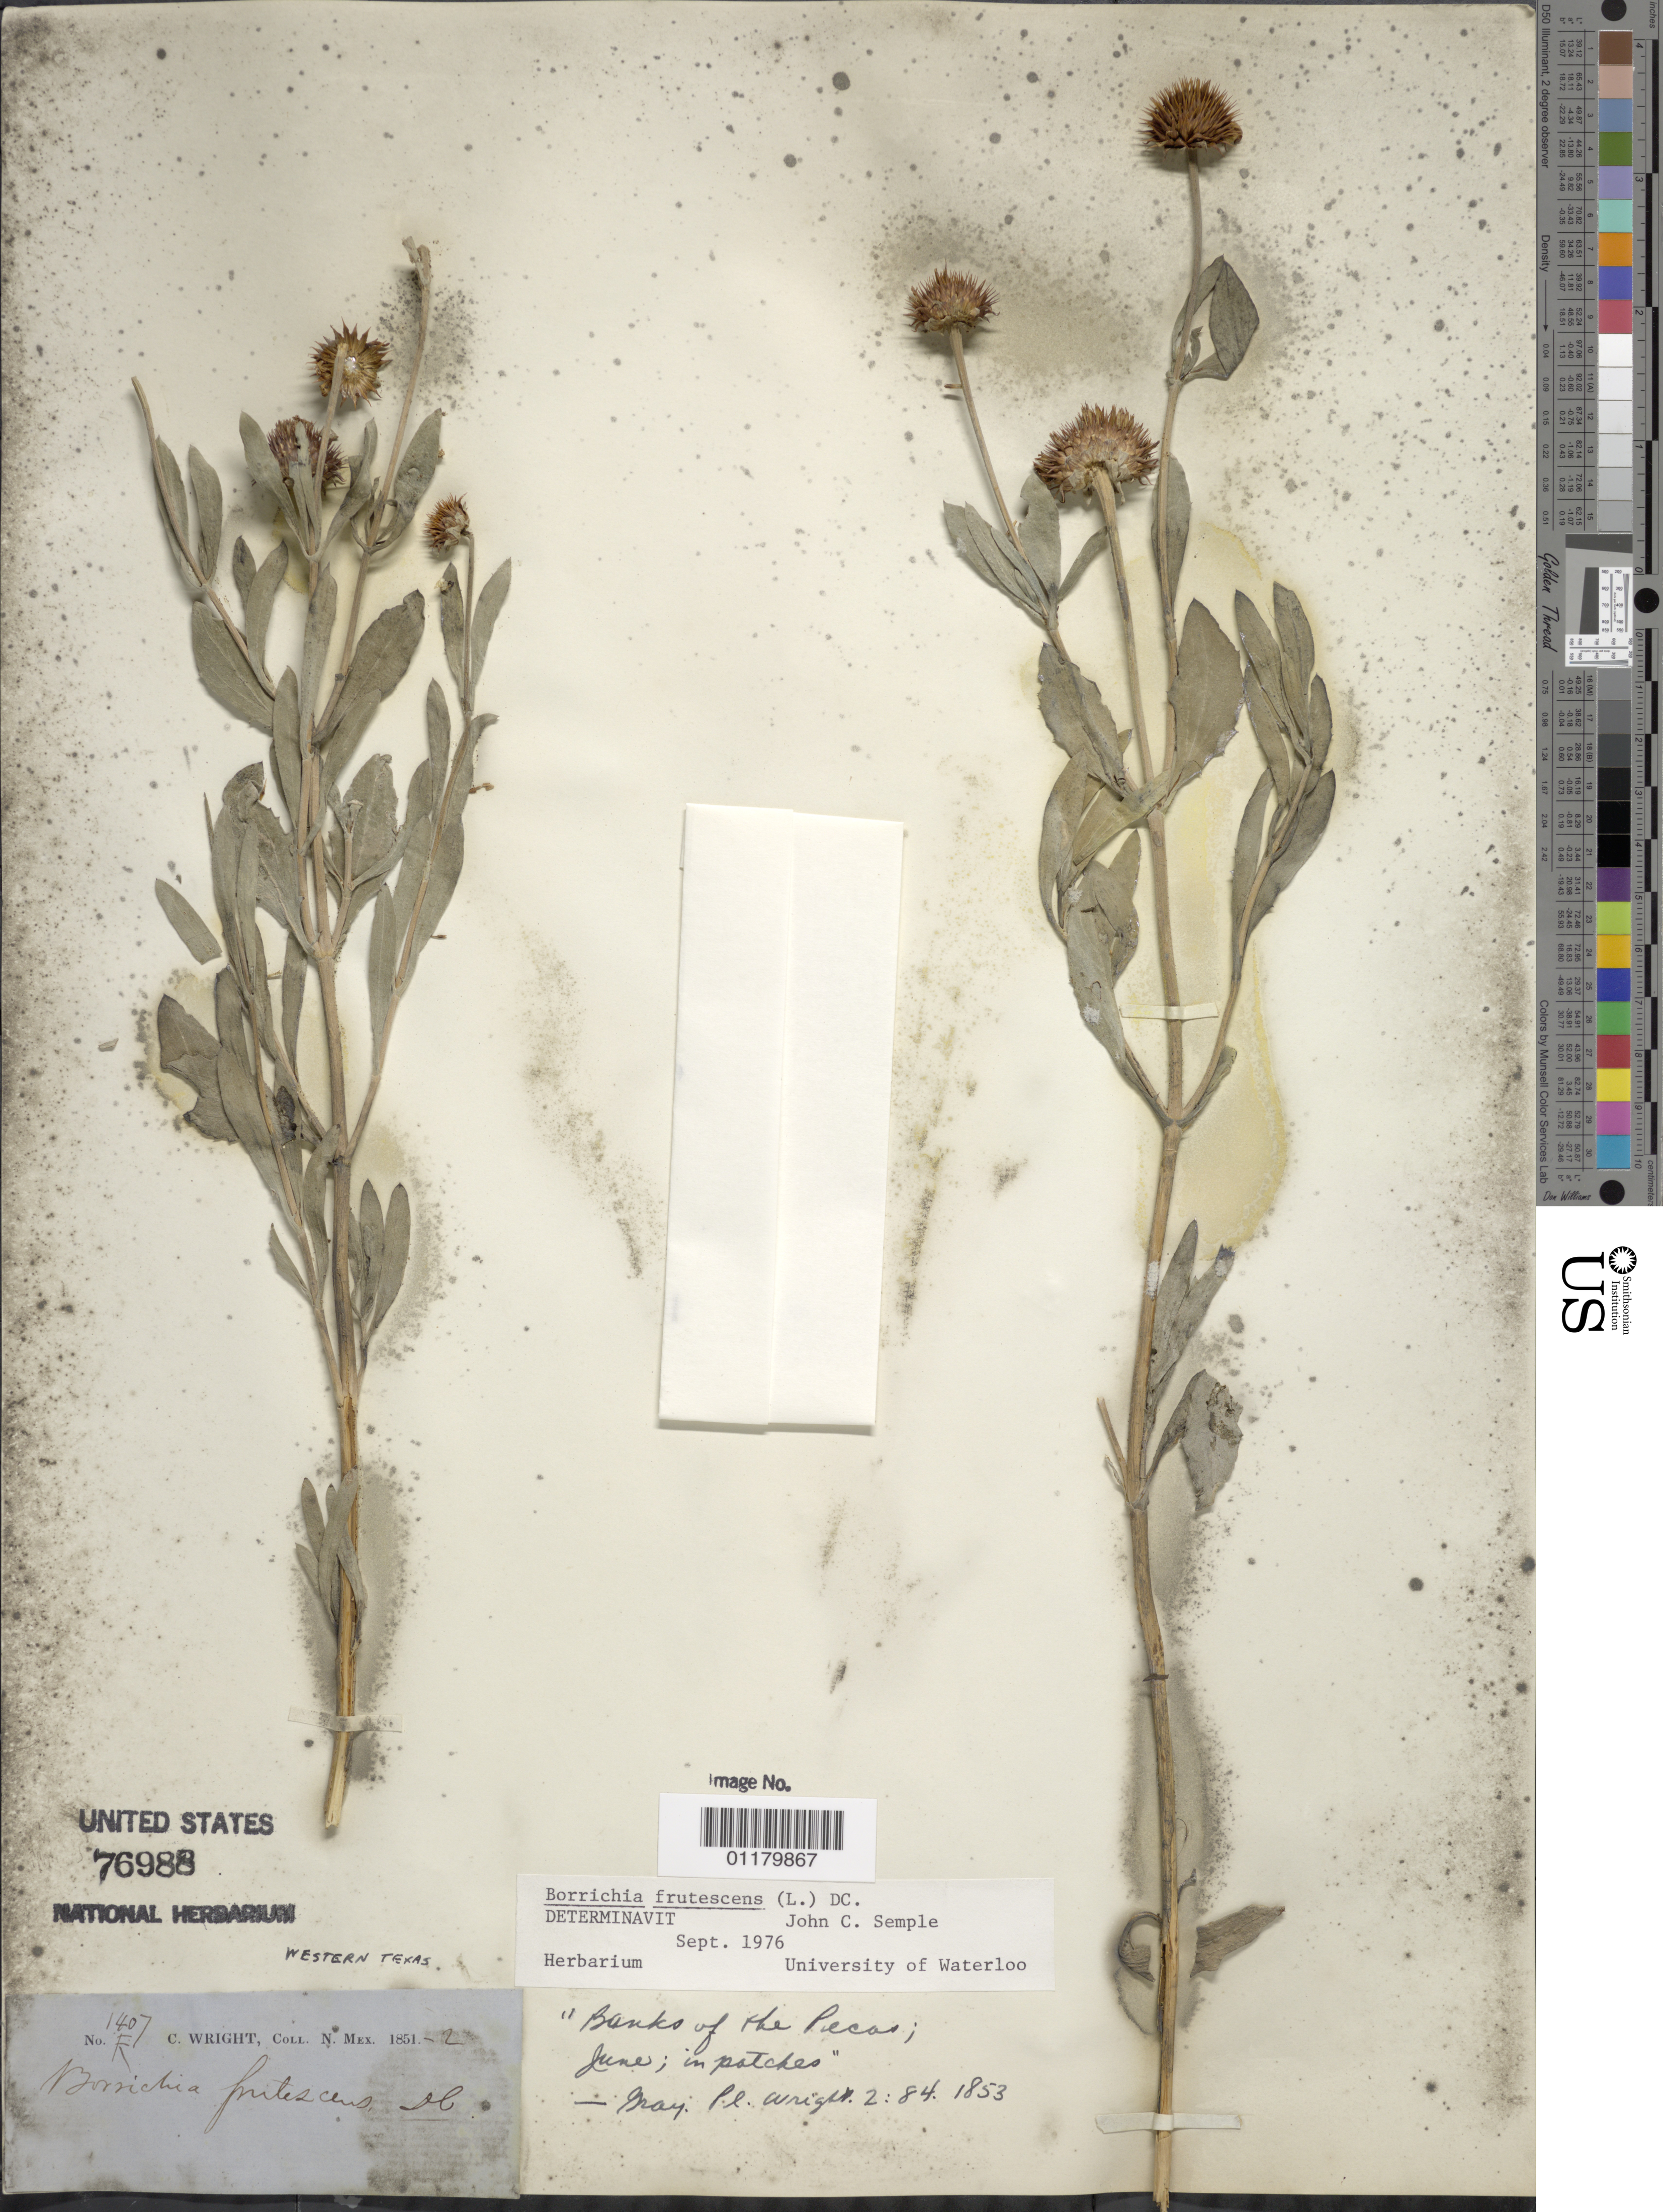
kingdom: Plantae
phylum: Tracheophyta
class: Magnoliopsida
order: Asterales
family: Asteraceae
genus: Borrichia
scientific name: Borrichia frutescens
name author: (L.) DC.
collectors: C. Wright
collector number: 1407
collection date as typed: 1851 to -- --- 1852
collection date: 1851/1852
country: United States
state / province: New Mexico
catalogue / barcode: US 76988